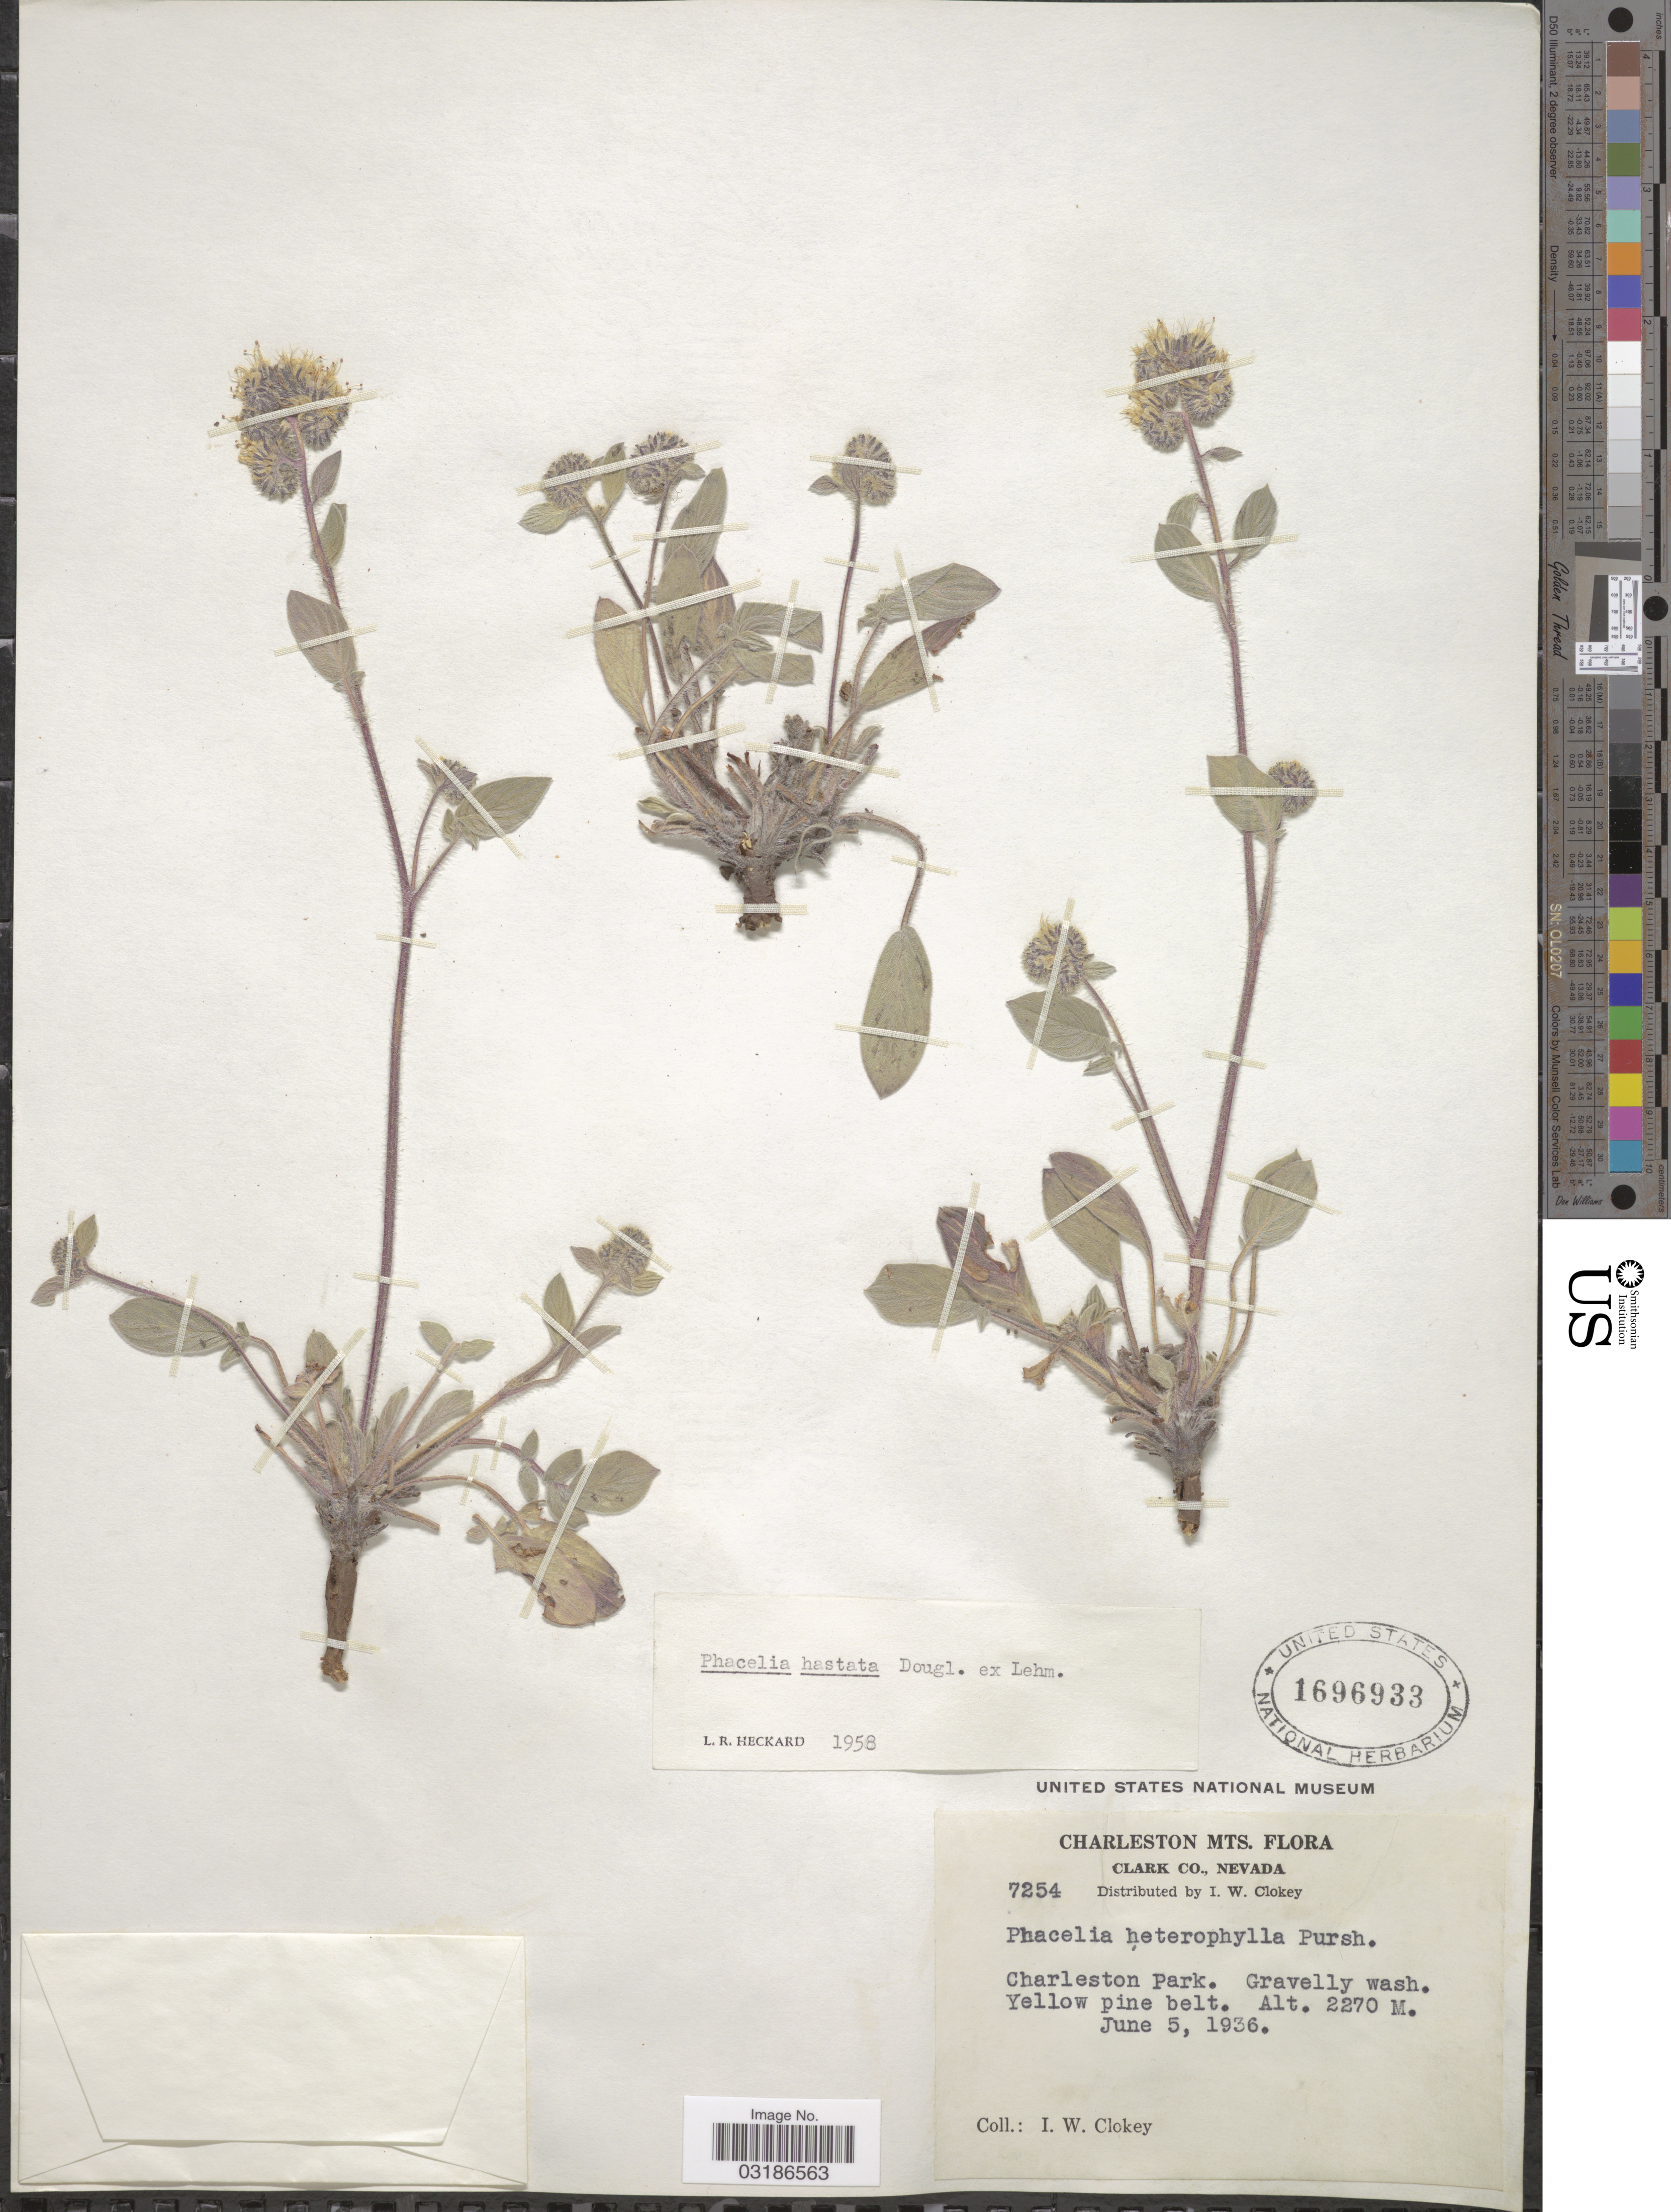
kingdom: Plantae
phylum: Tracheophyta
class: Magnoliopsida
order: Boraginales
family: Hydrophyllaceae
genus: Phacelia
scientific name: Phacelia hastata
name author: Douglas ex Lehm.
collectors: I. W. Clokey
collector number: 7254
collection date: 1936-06-05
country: United States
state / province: Nevada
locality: Charleston Mts., Clark Co., Charleston Park, Gravelly wash.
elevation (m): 2270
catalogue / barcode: US 1696933